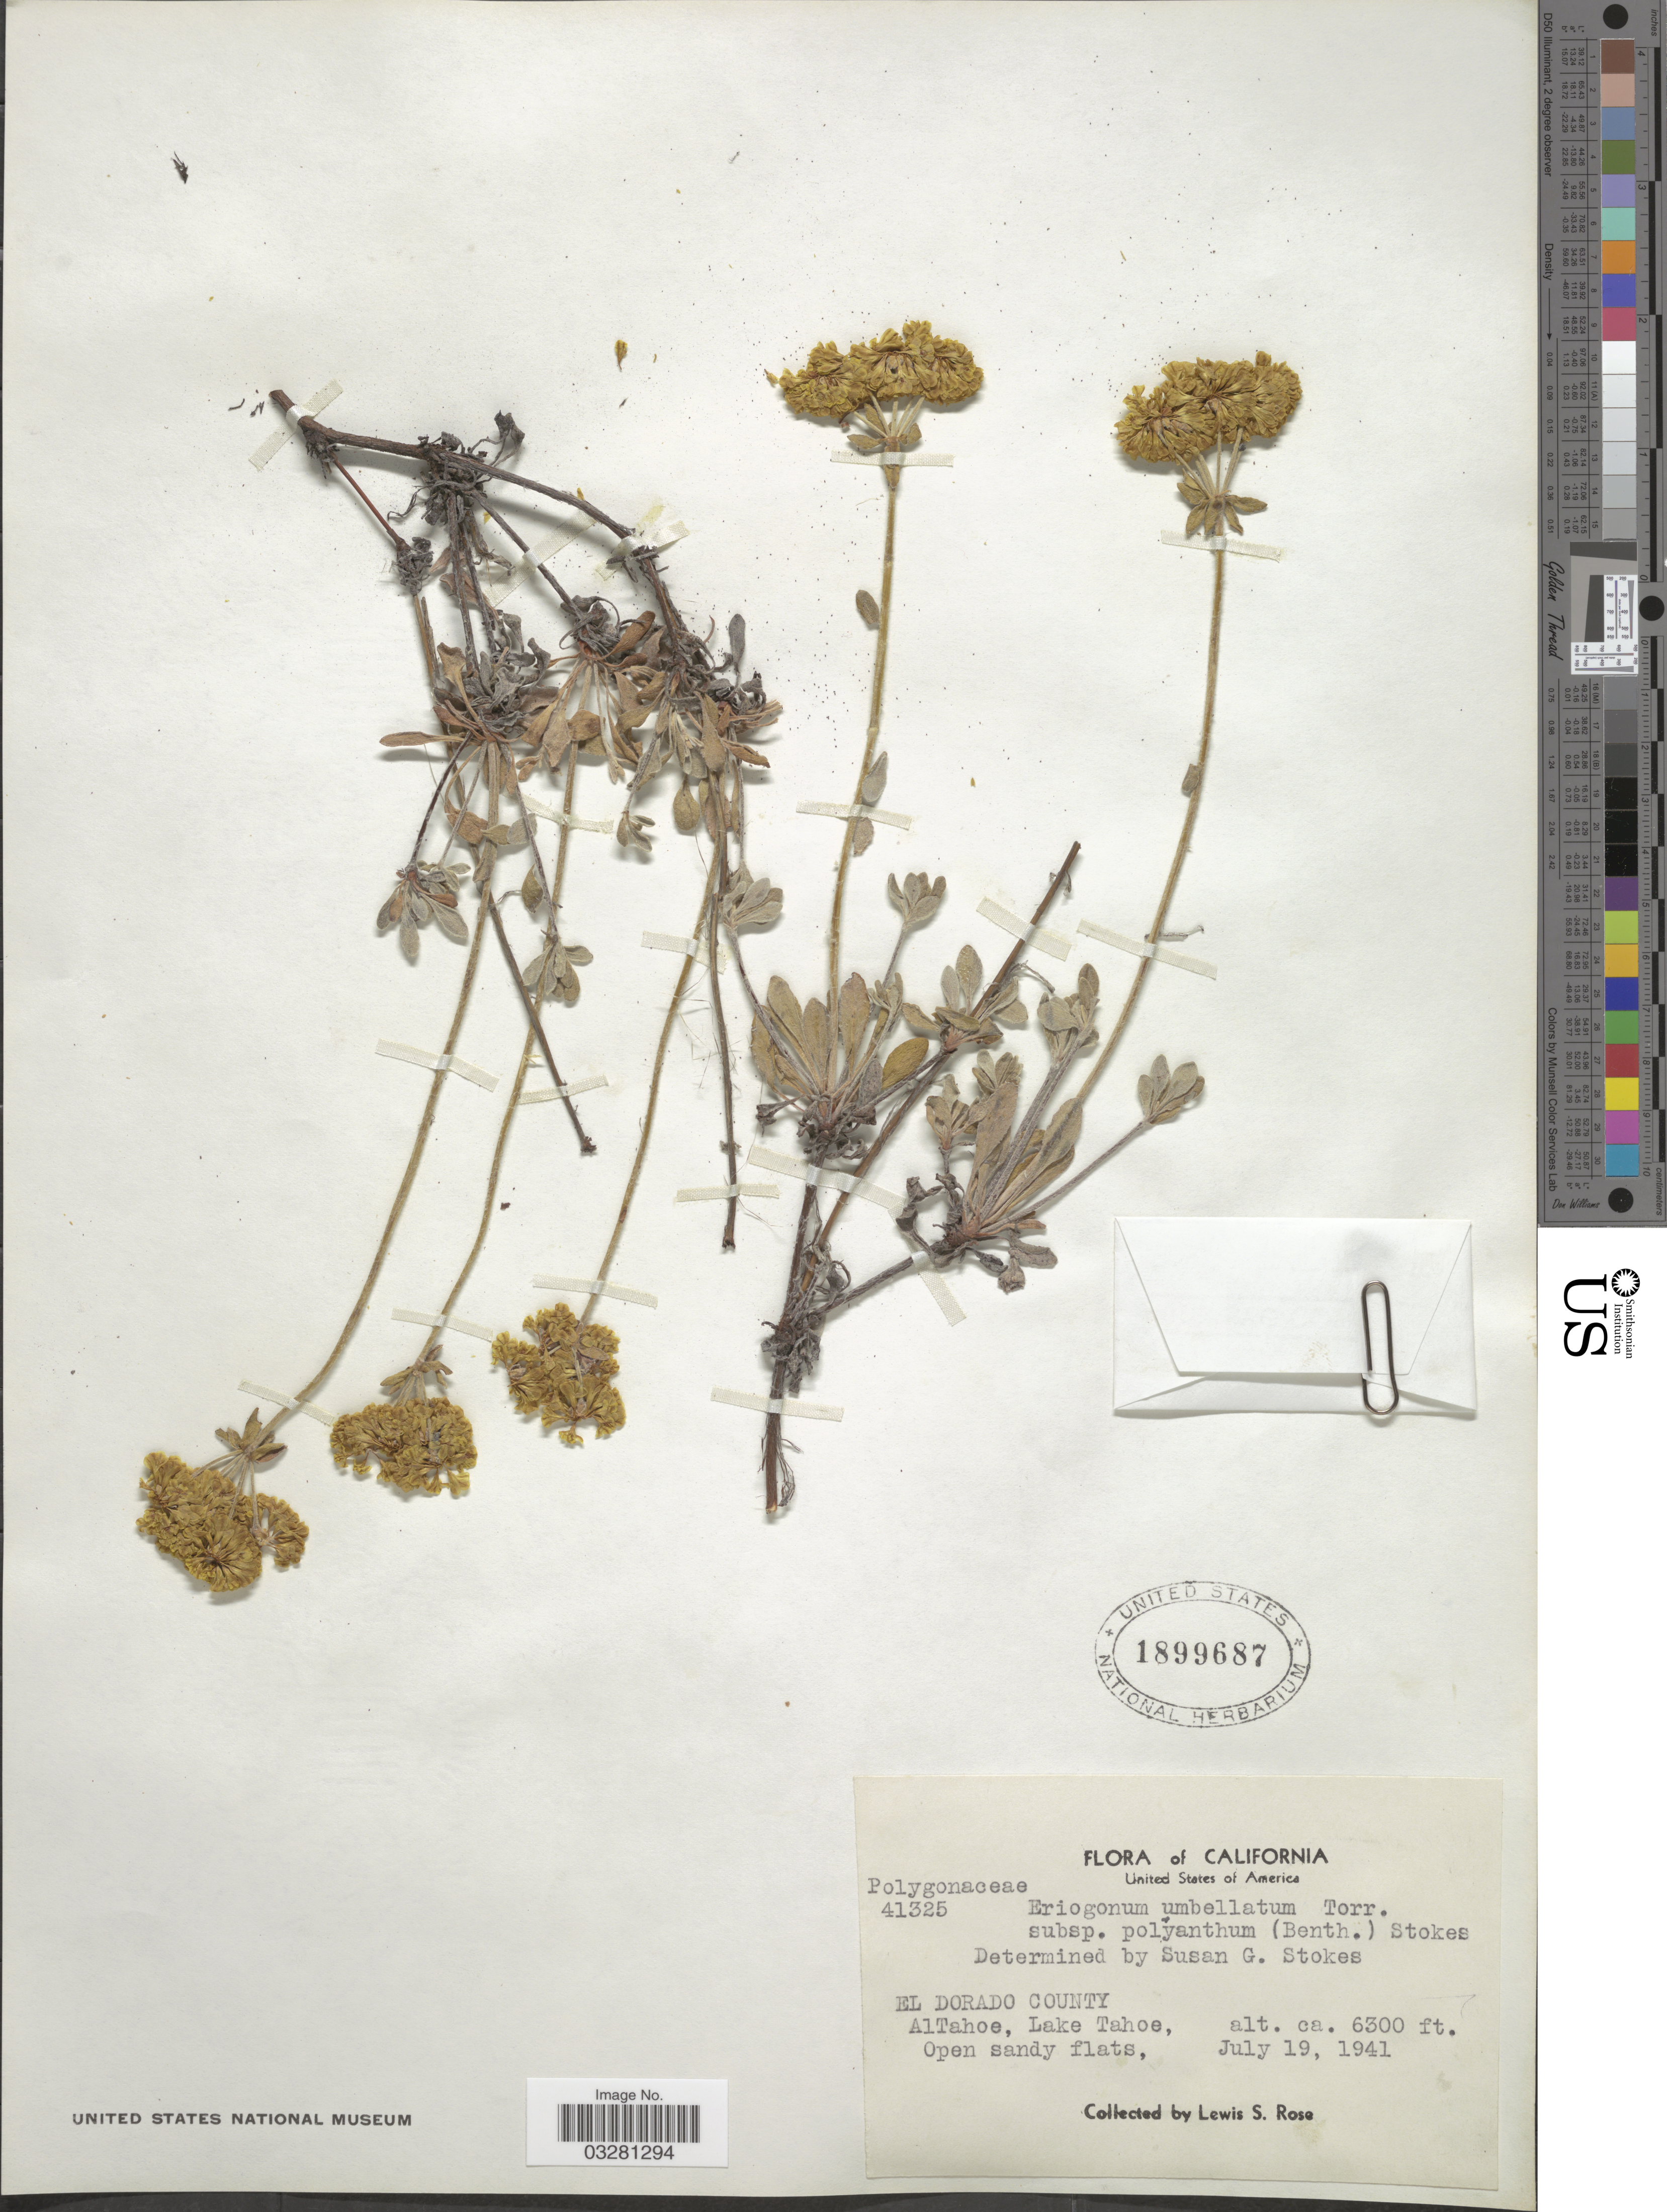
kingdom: Plantae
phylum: Tracheophyta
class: Magnoliopsida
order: Caryophyllales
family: Polygonaceae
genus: Eriogonum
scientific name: Eriogonum umbellatum var. umbellatum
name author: Torr.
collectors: L. S. Rose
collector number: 41325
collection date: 1941-07-19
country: United States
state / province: California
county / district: El Dorado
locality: El Dorado County. AlTahoe, Lake Tahoe.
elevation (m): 1920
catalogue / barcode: US 1899687